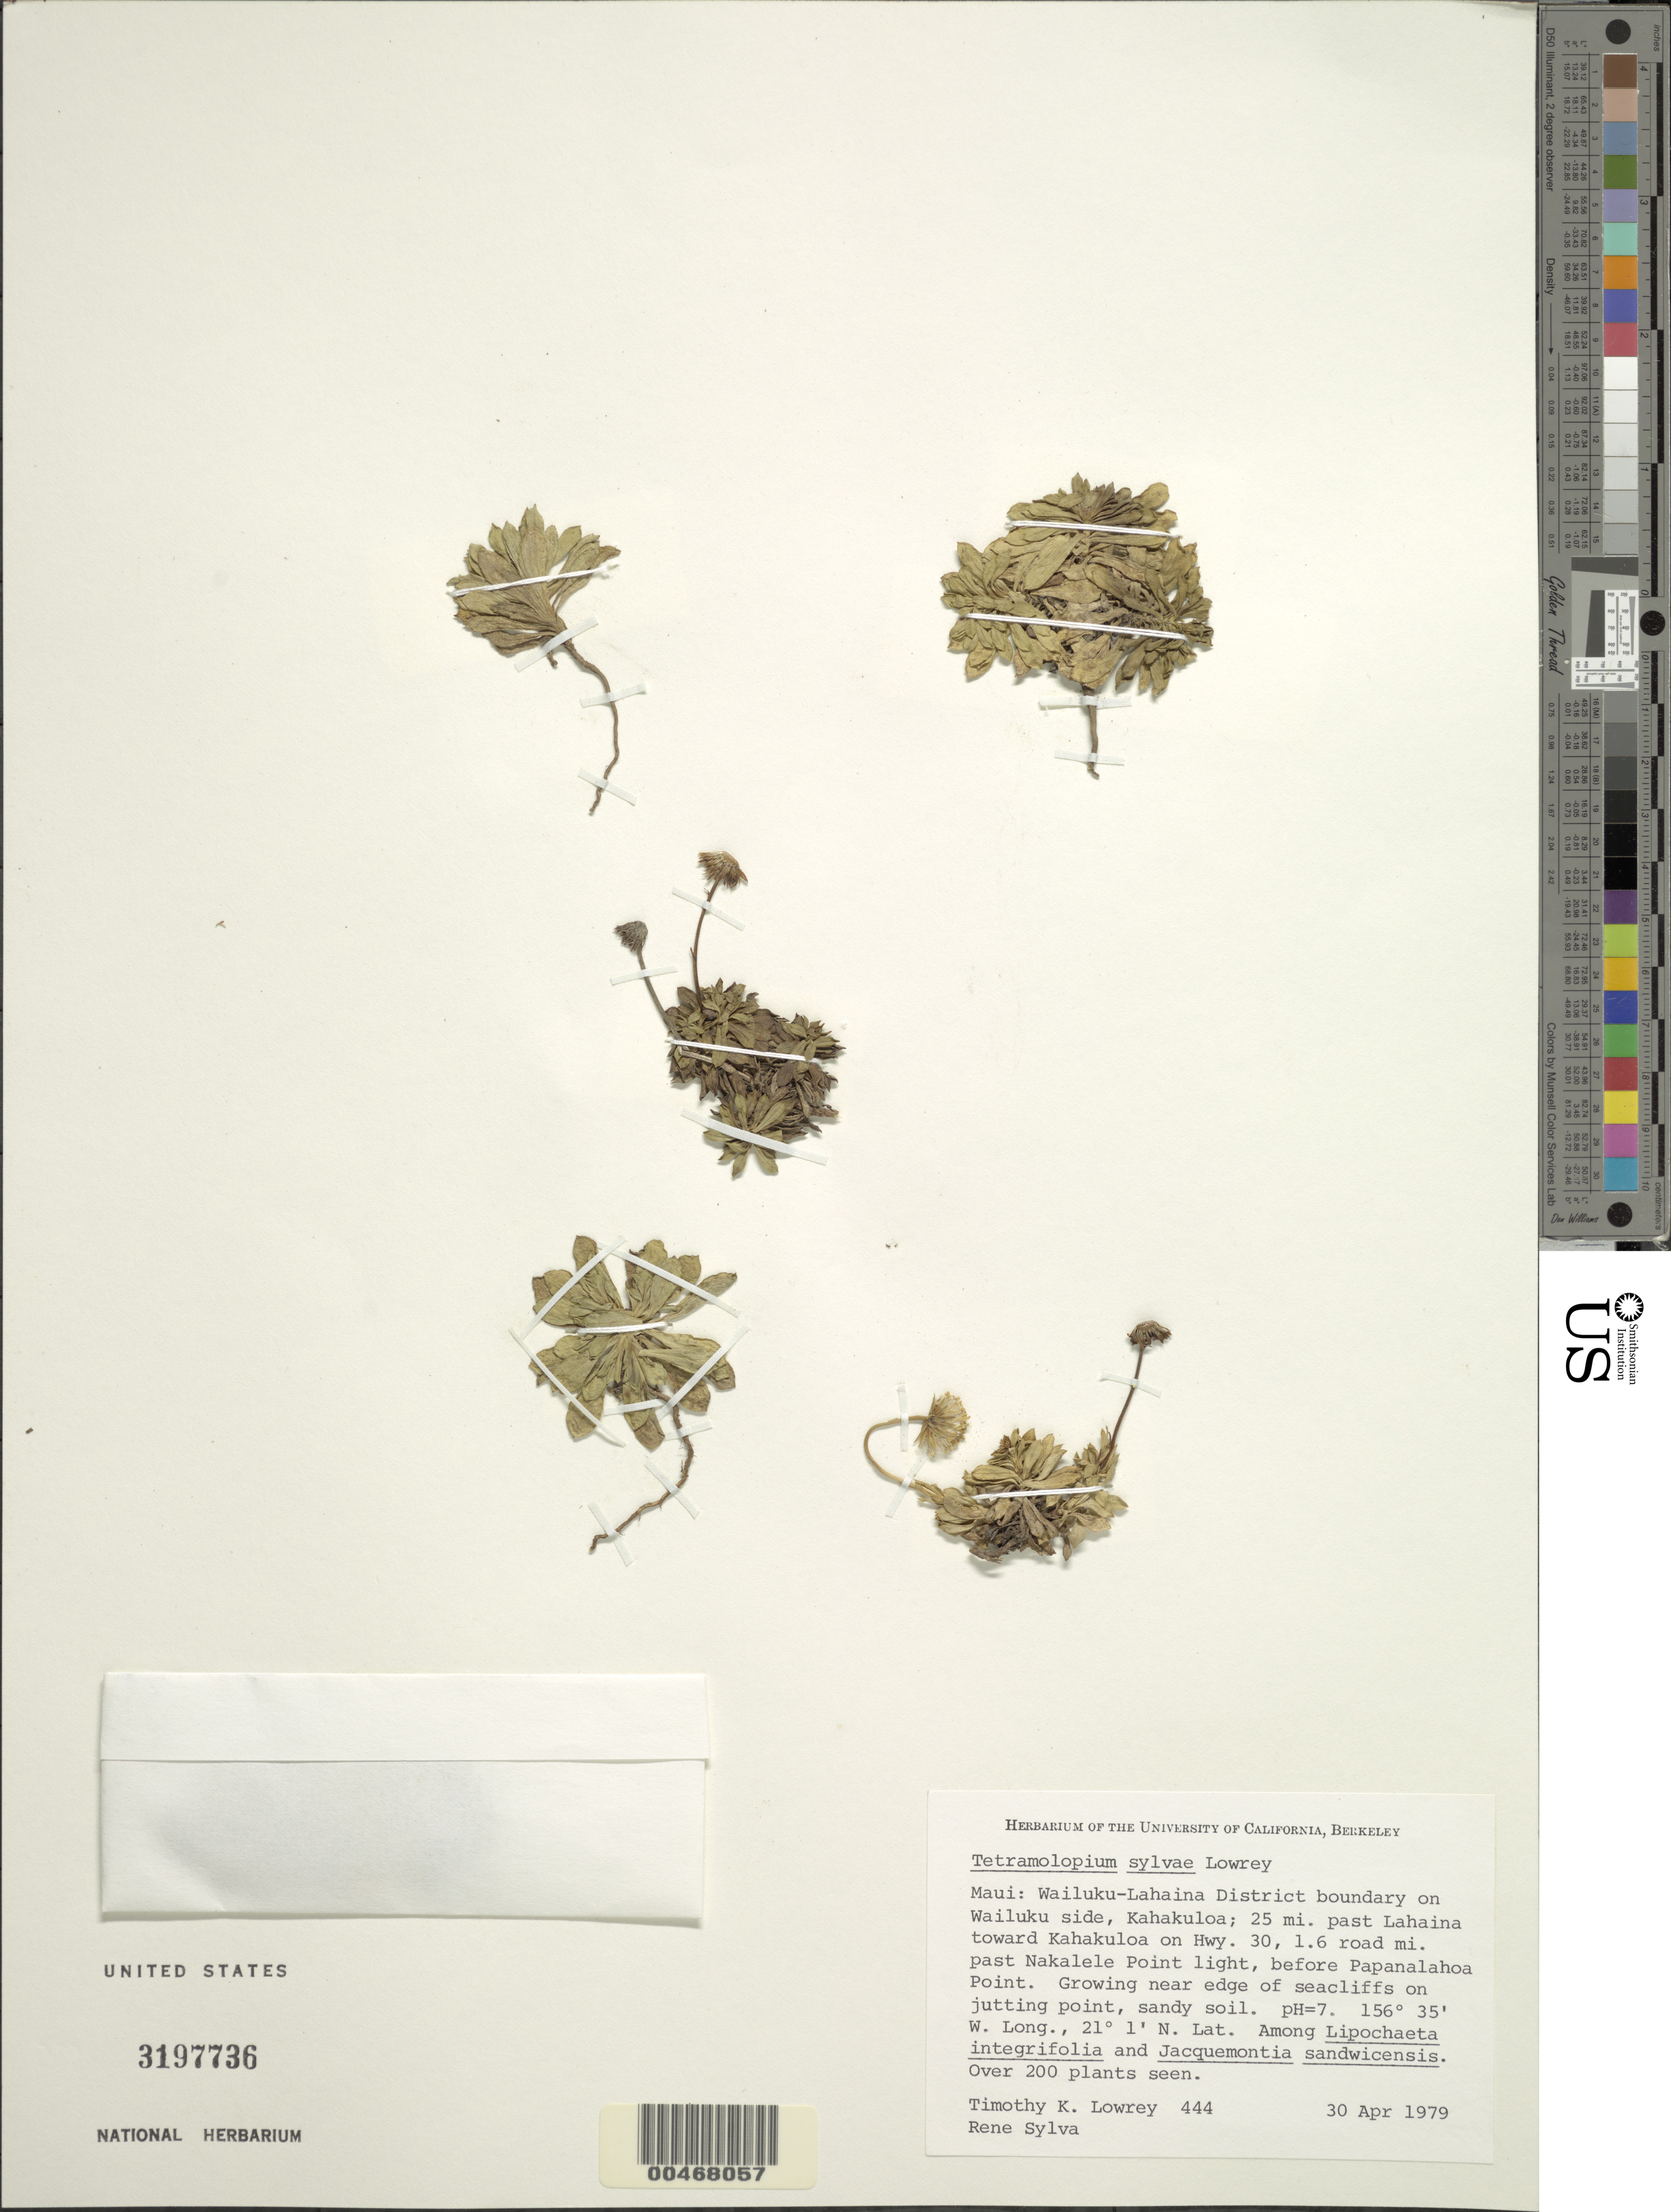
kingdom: Plantae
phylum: Tracheophyta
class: Magnoliopsida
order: Asterales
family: Asteraceae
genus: Tetramolopium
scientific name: Tetramolopium sylvae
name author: T.K. Lowery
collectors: T. K. Lowrey & R. Sylva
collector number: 444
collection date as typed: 30 Apr 1979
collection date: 1979-04-30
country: United States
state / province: Hawaii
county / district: Kauai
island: Kaua'i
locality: Wailuku-Lahaina Dist. bound. on Wailuku side, Kahakuloa, 25 mi past Lahaina to Kahakuloa on Hwy 30, 1.6 mi past Nakalele Pt. ...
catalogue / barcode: US 3197736